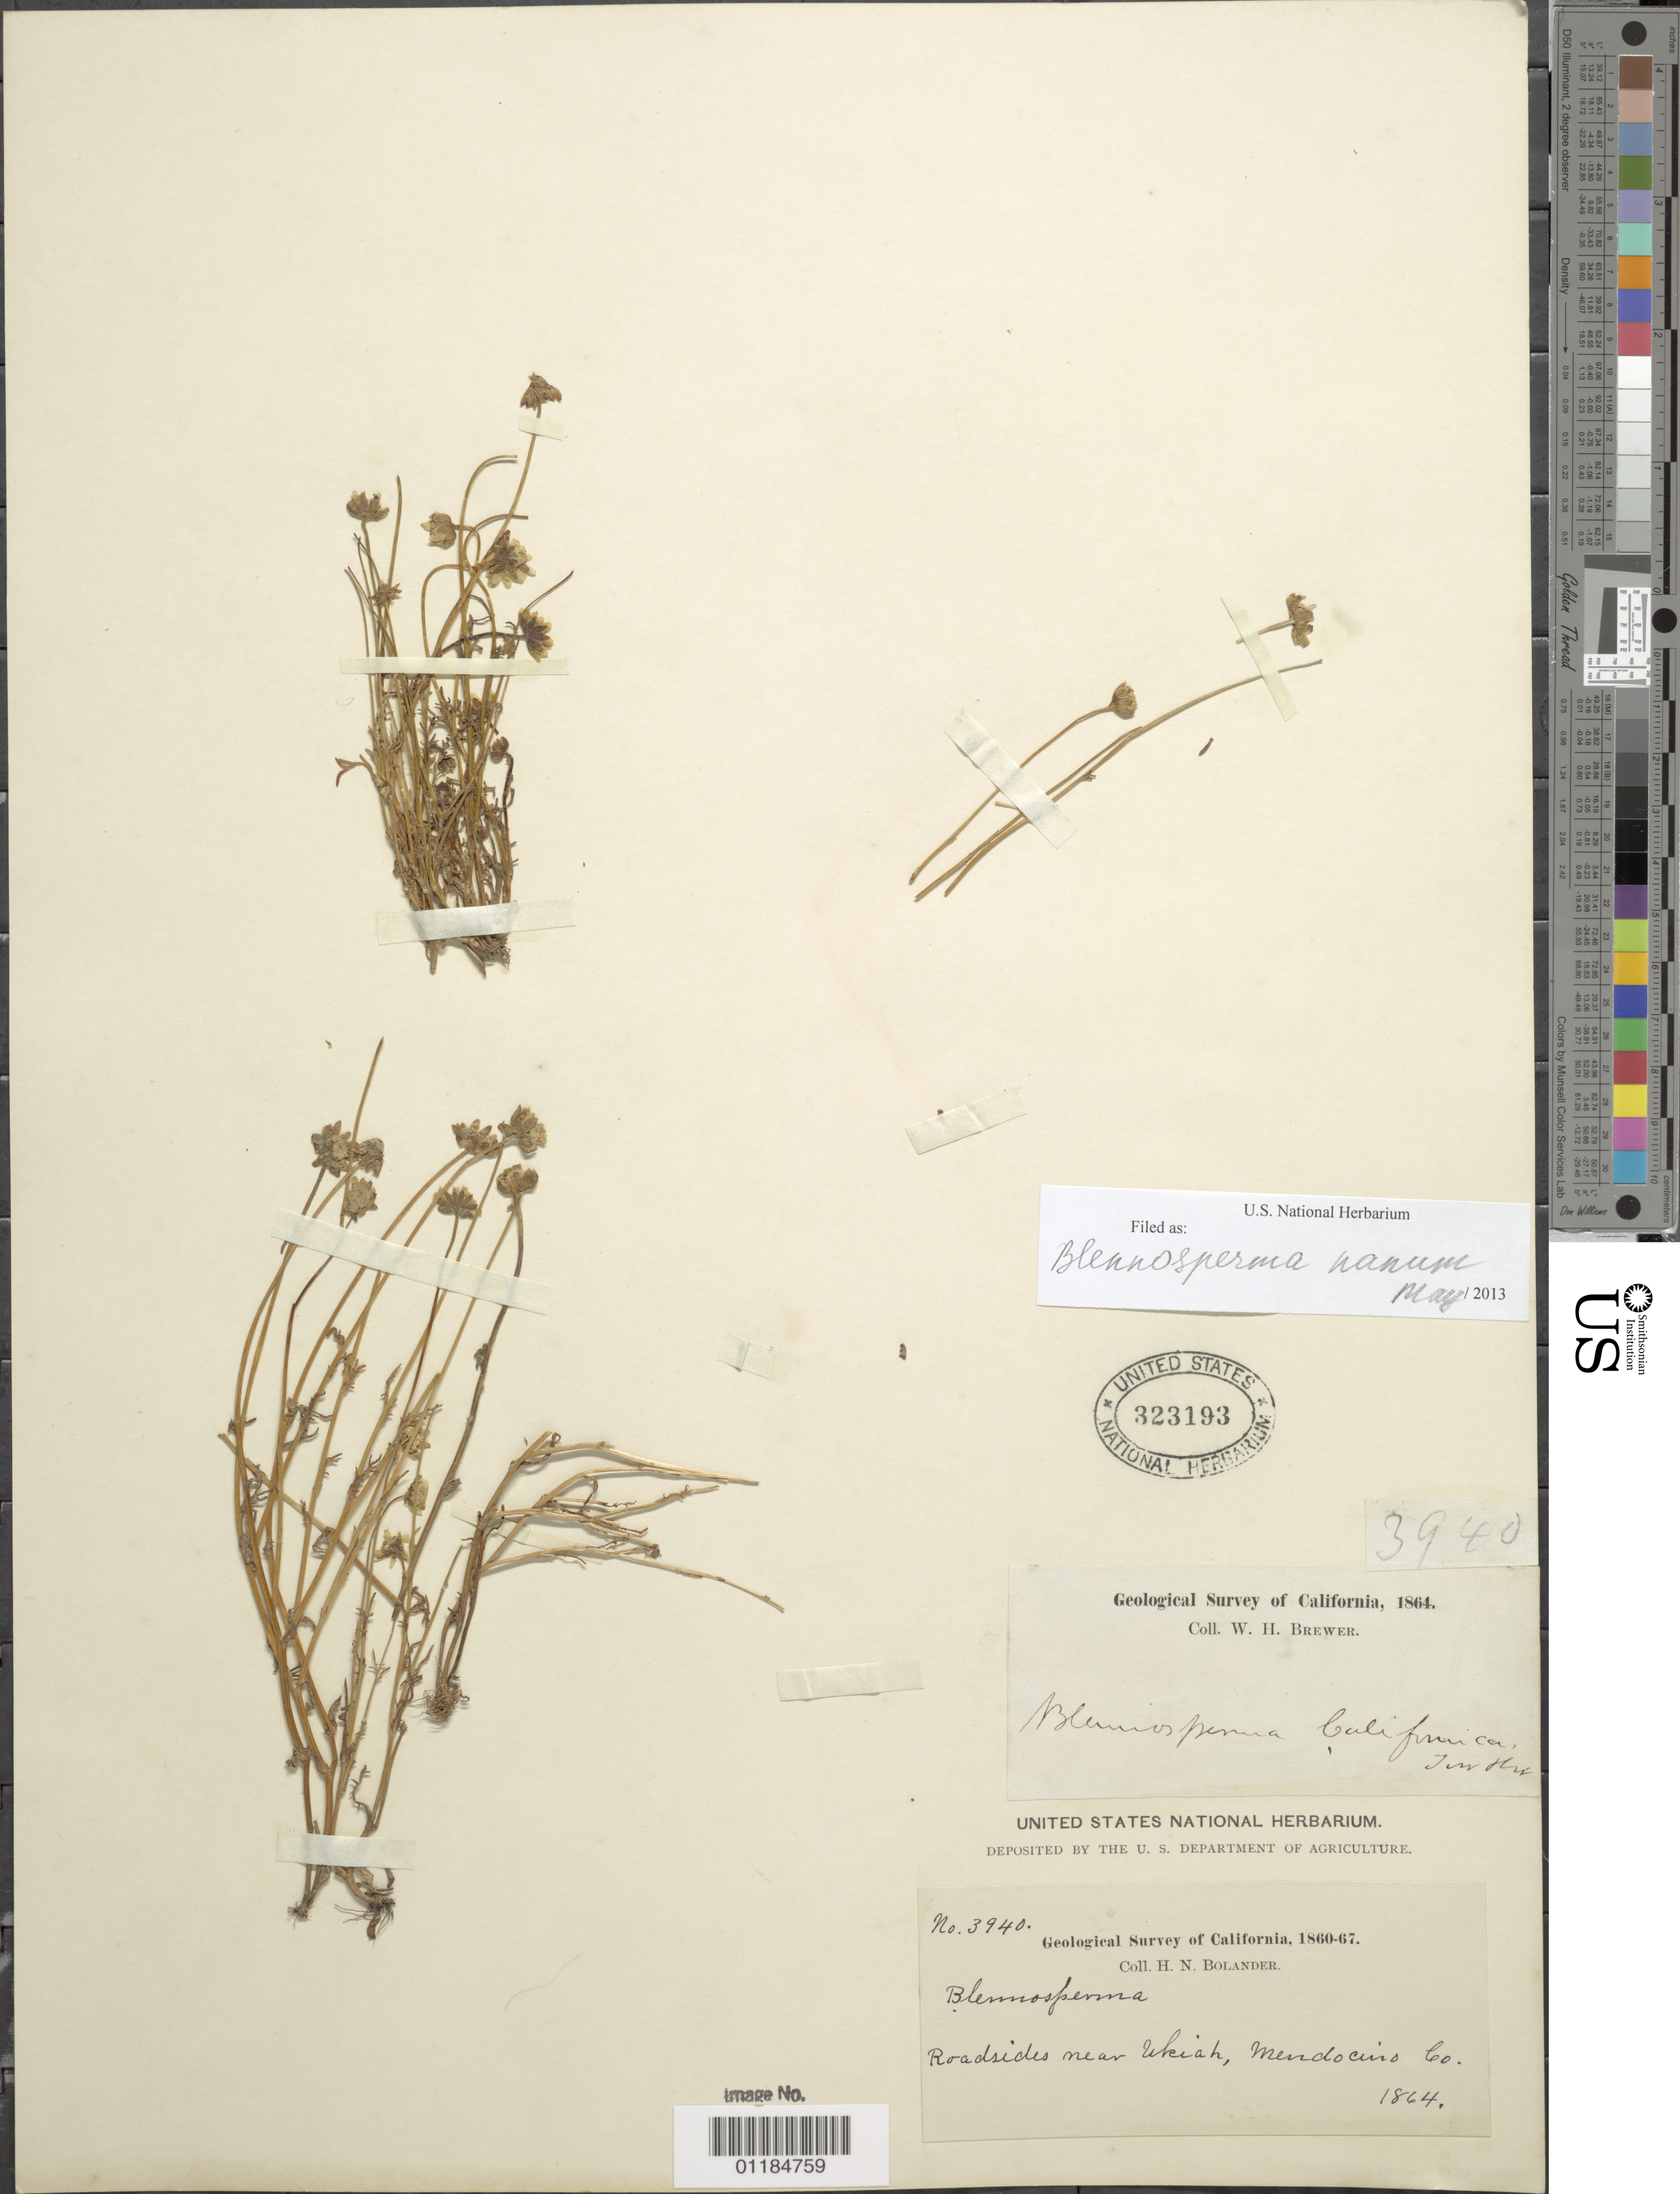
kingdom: Plantae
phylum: Tracheophyta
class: Magnoliopsida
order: Asterales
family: Asteraceae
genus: Blennosperma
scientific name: Blennosperma nanum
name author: (Hook.) S.F. Blake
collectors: H. Bolander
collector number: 3940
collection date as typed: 1864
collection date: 1864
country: United States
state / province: California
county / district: Mendocino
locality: Near Ukiah.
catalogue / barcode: US 323193